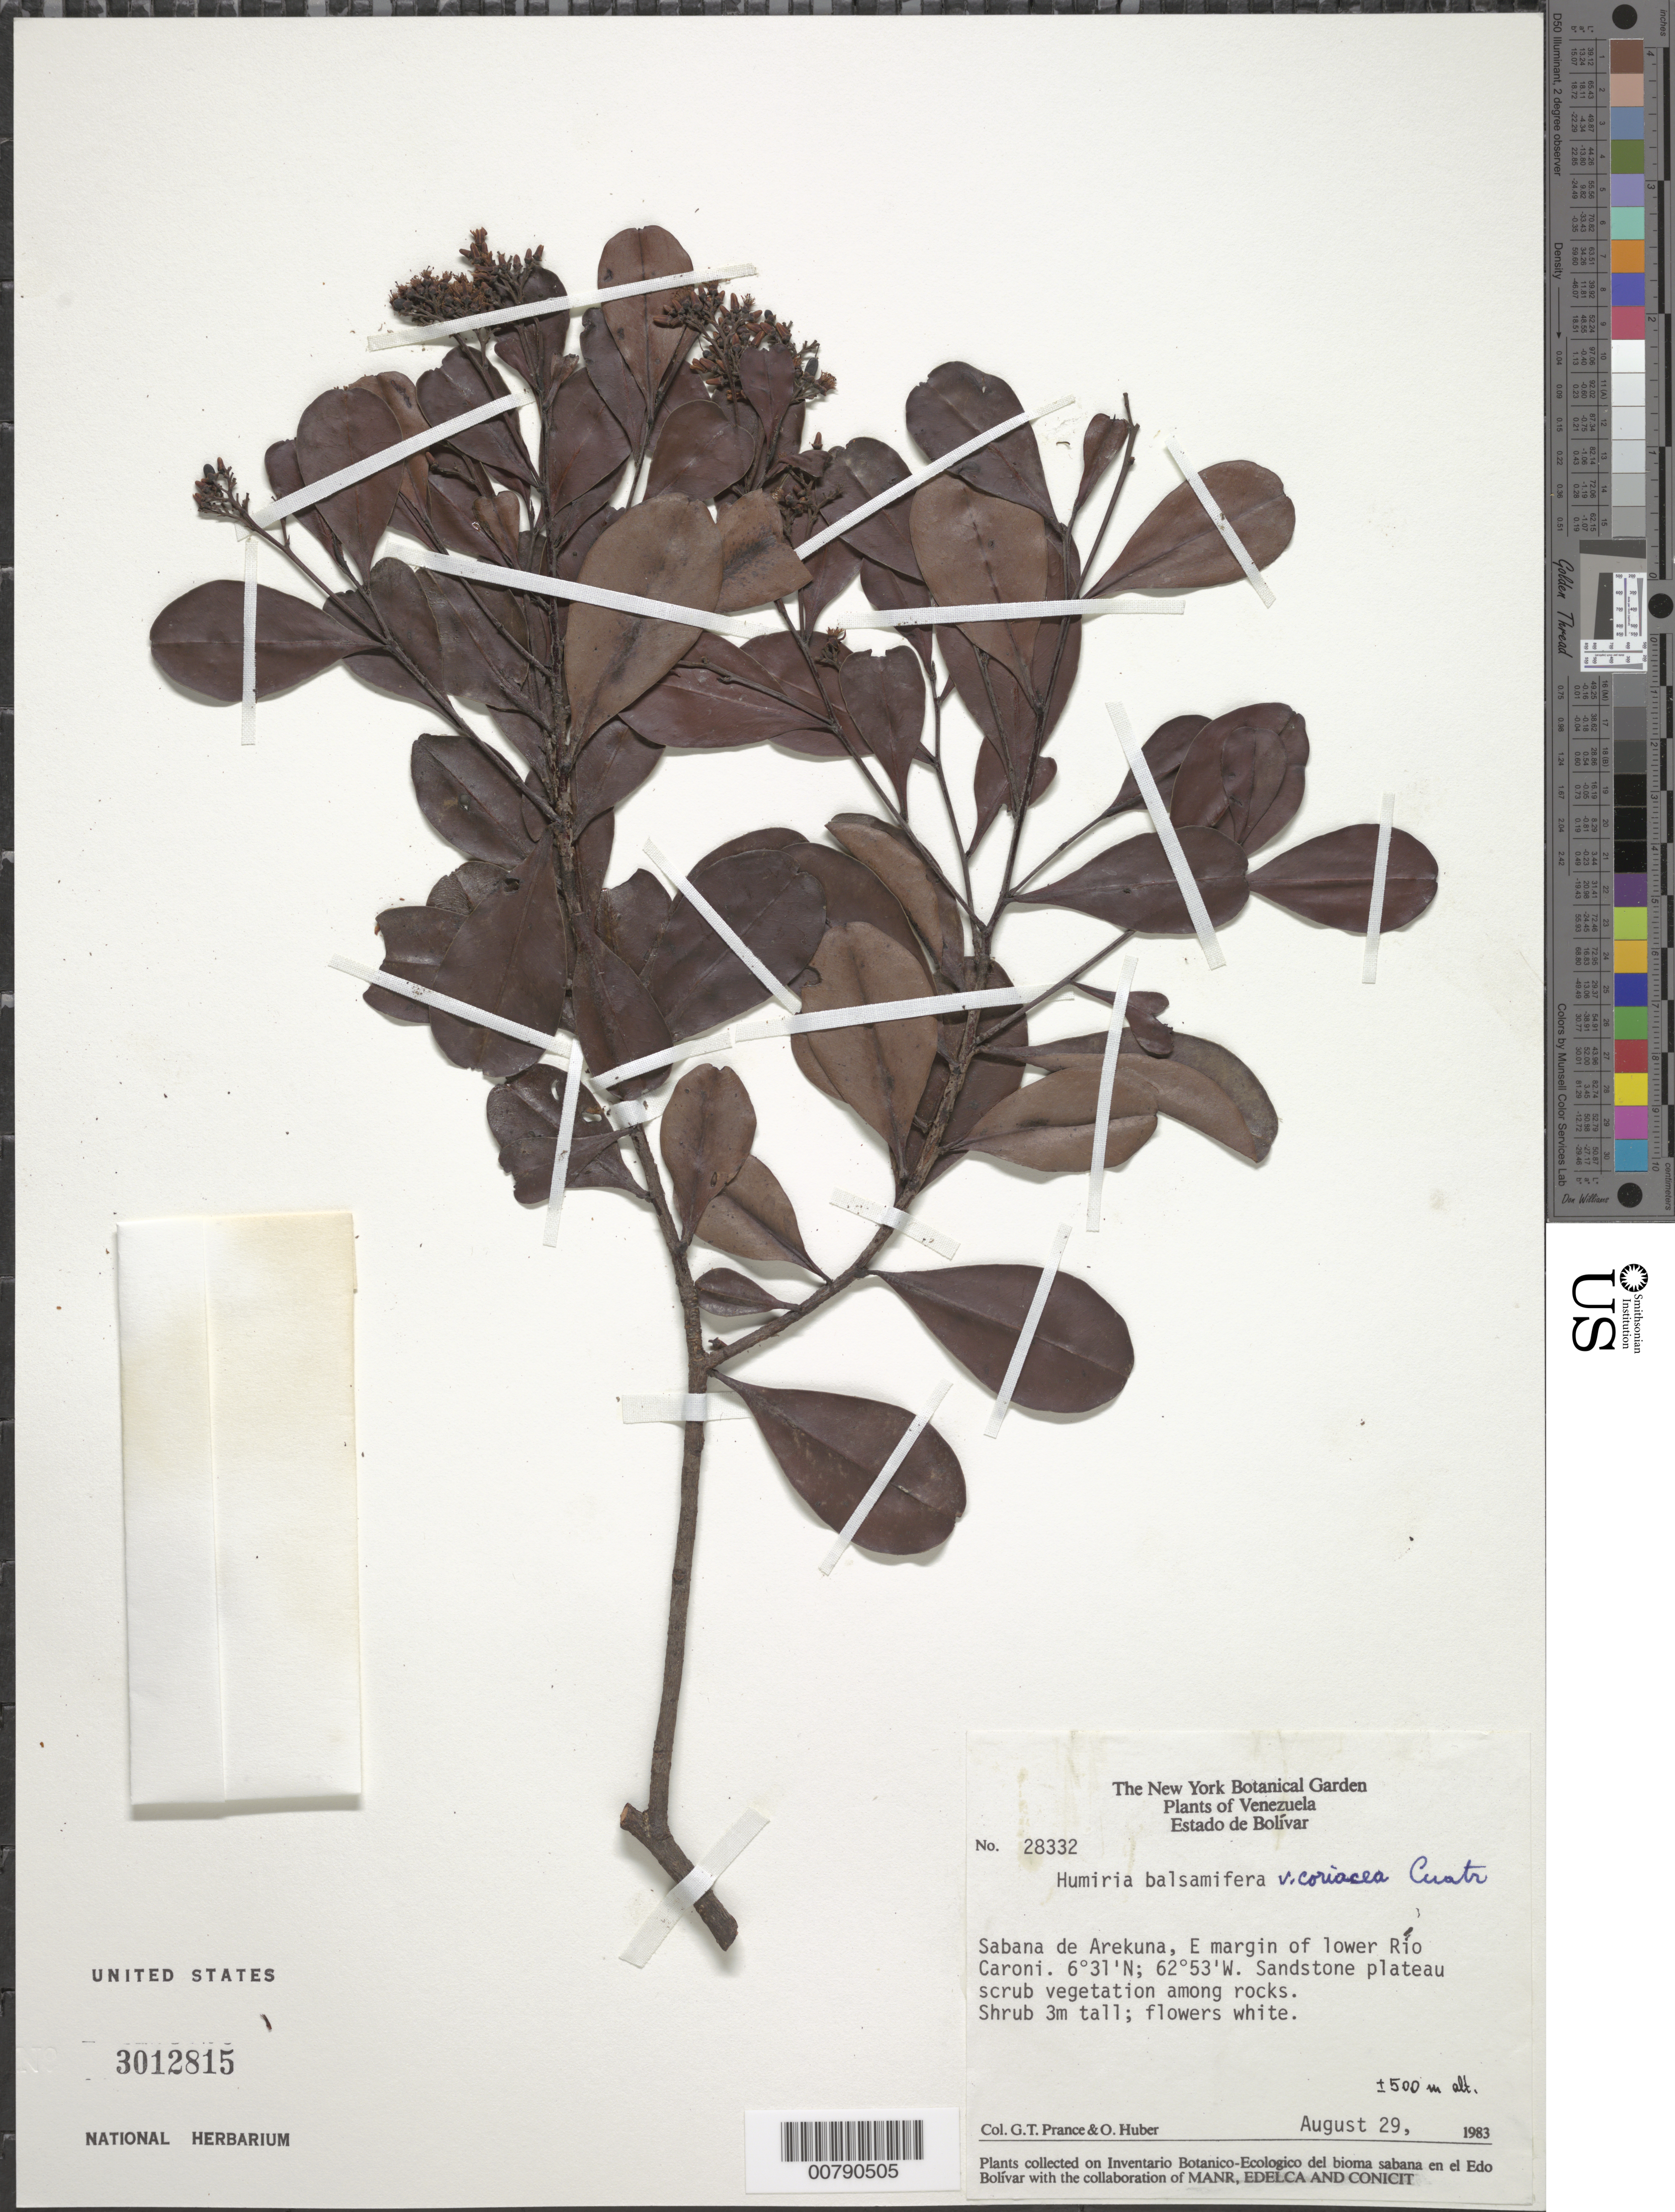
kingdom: Plantae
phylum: Tracheophyta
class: Magnoliopsida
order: Malpighiales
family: Humiriaceae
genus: Humiria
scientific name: Humiria balsamifera var. coriacea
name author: Cuatrec.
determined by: Cuatrecasas, J.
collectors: G. T. Prance & O. Huber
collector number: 28332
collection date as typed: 29-Aug-83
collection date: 1983-08-29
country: Venezuela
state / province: Bolívar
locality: Sabana de Arekuna, E margin of lower Río Caroní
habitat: Sandstone plateau scrub vegetation among rocks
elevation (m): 500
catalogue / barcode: US 3012815